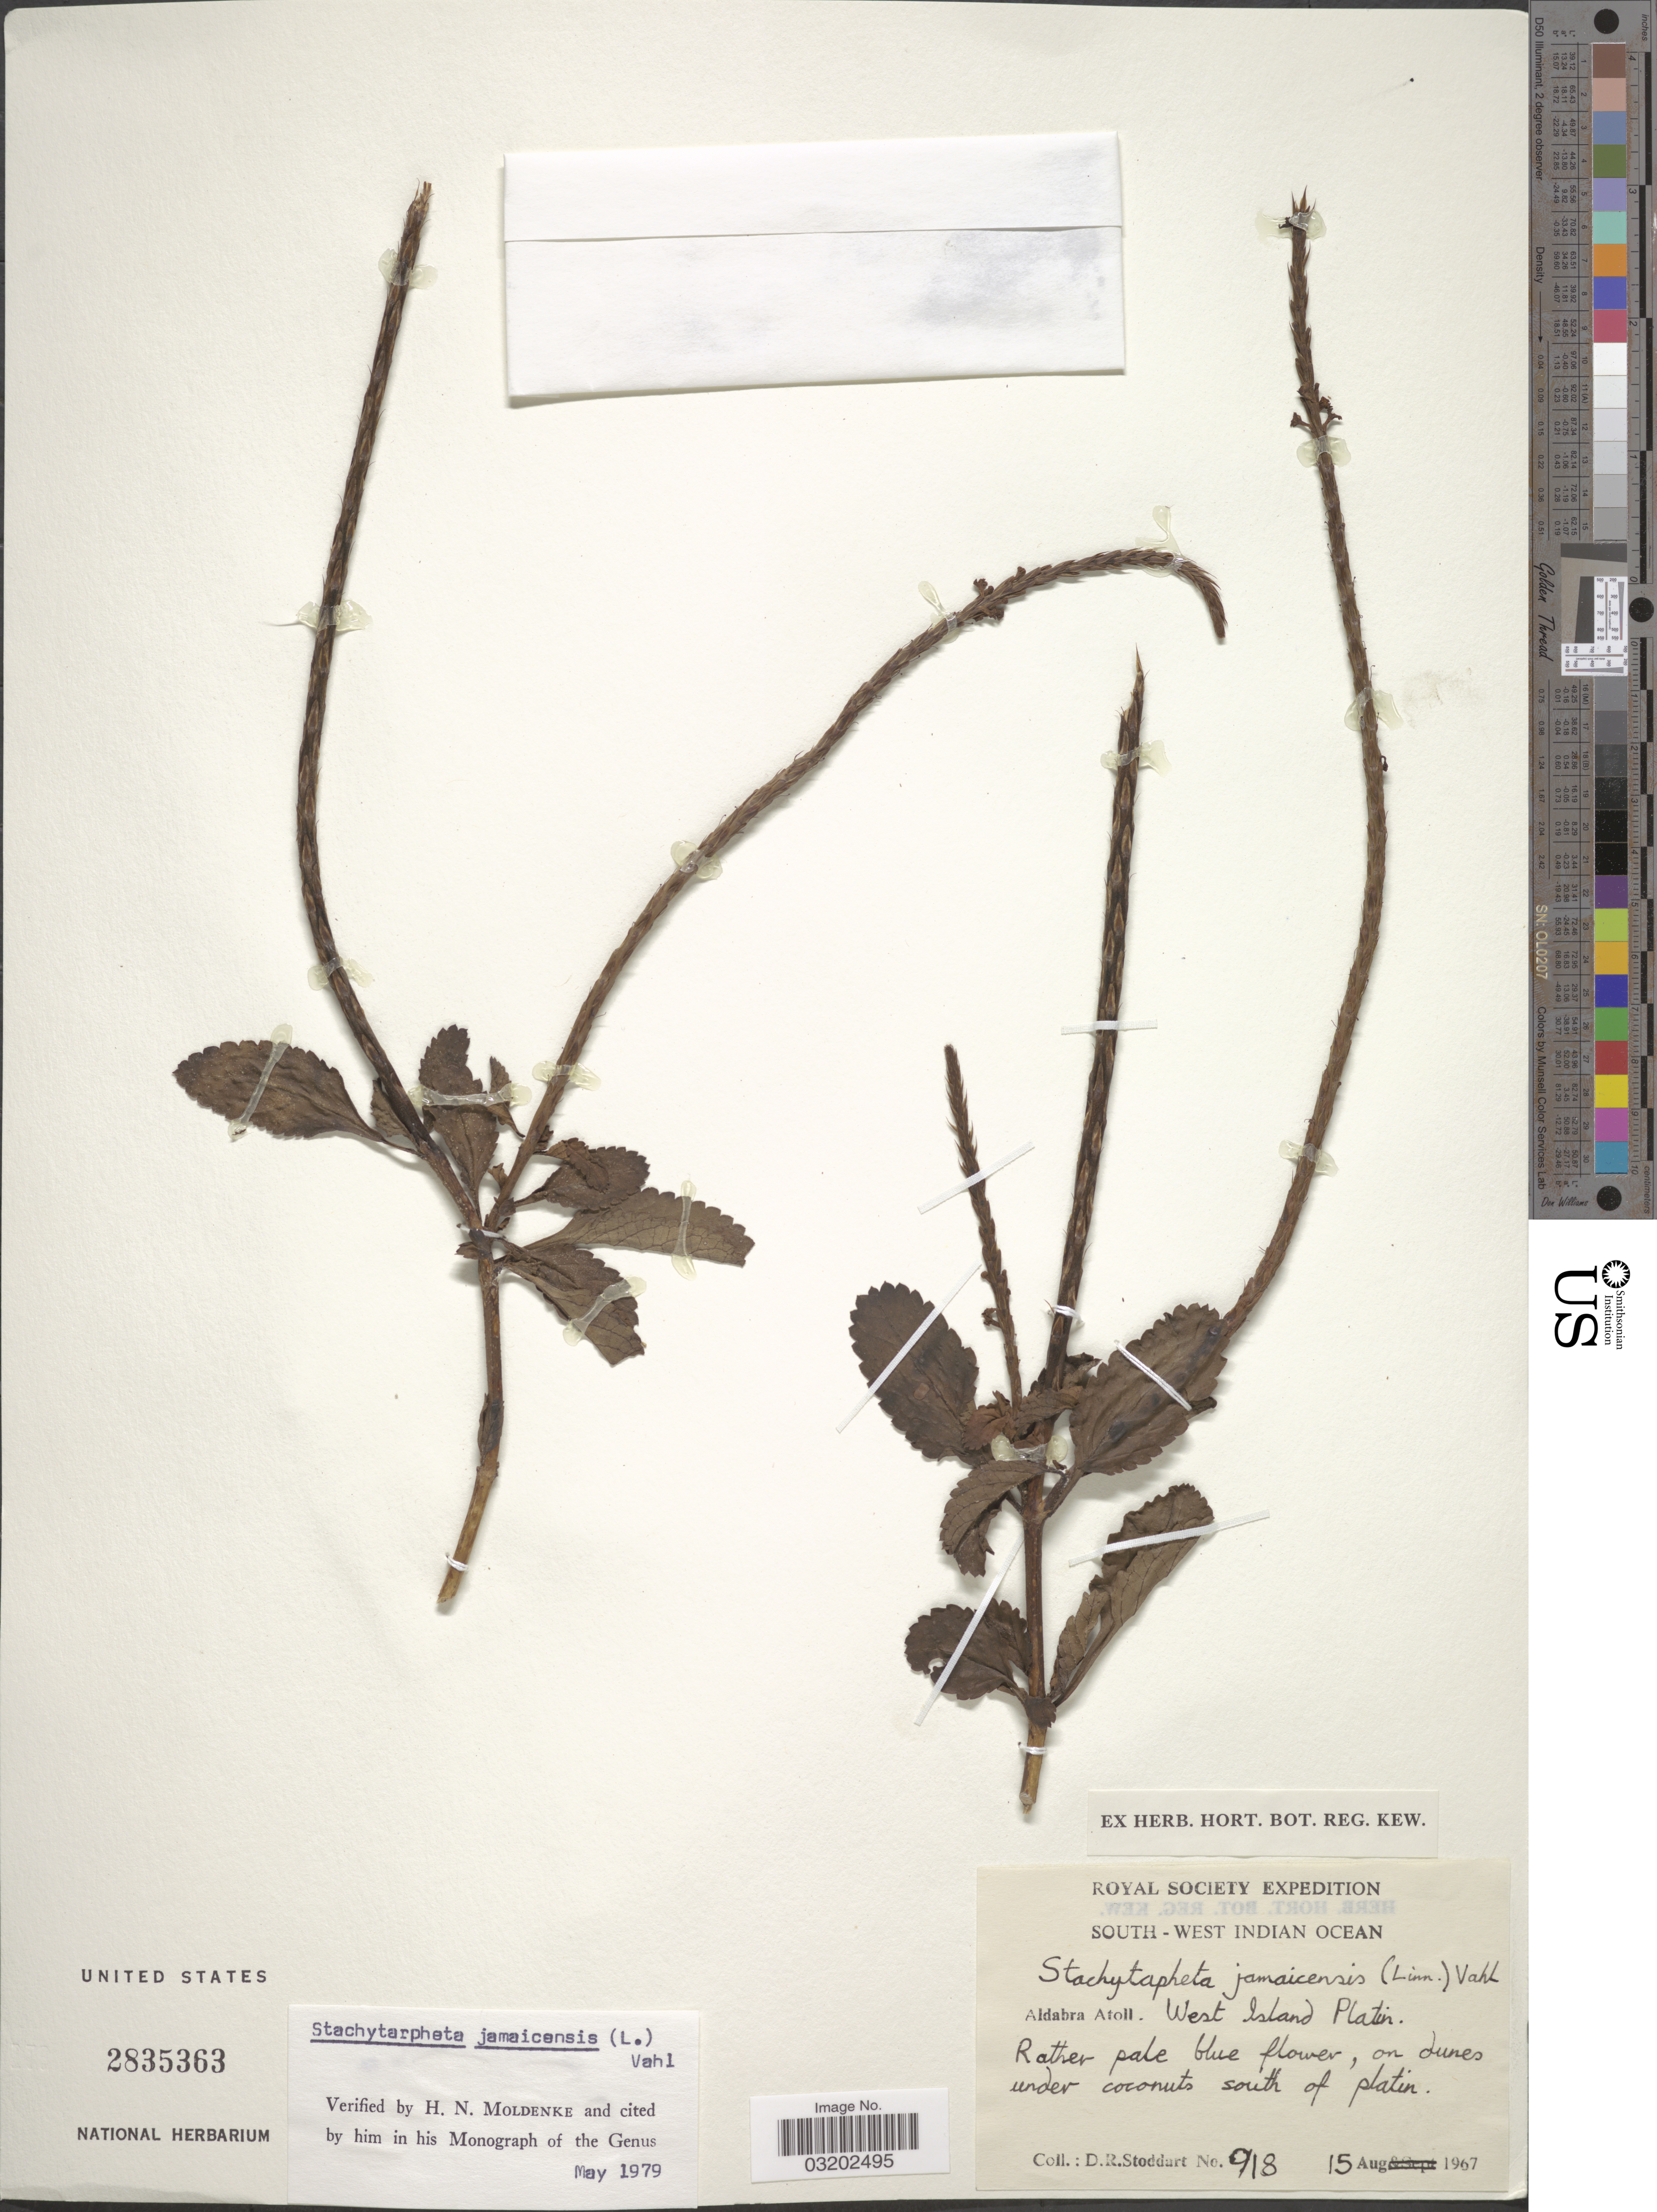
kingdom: Plantae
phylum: Tracheophyta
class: Magnoliopsida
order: Lamiales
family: Verbenaceae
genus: Stachytarpheta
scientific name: Stachytarpheta jamaicensis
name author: (L.) Vahl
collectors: D. R. Stoddart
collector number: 918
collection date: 1967-08-15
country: Seychelles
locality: South-West Indian Ocean, Aldabra Atoll. West Island Platin.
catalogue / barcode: US 2835363